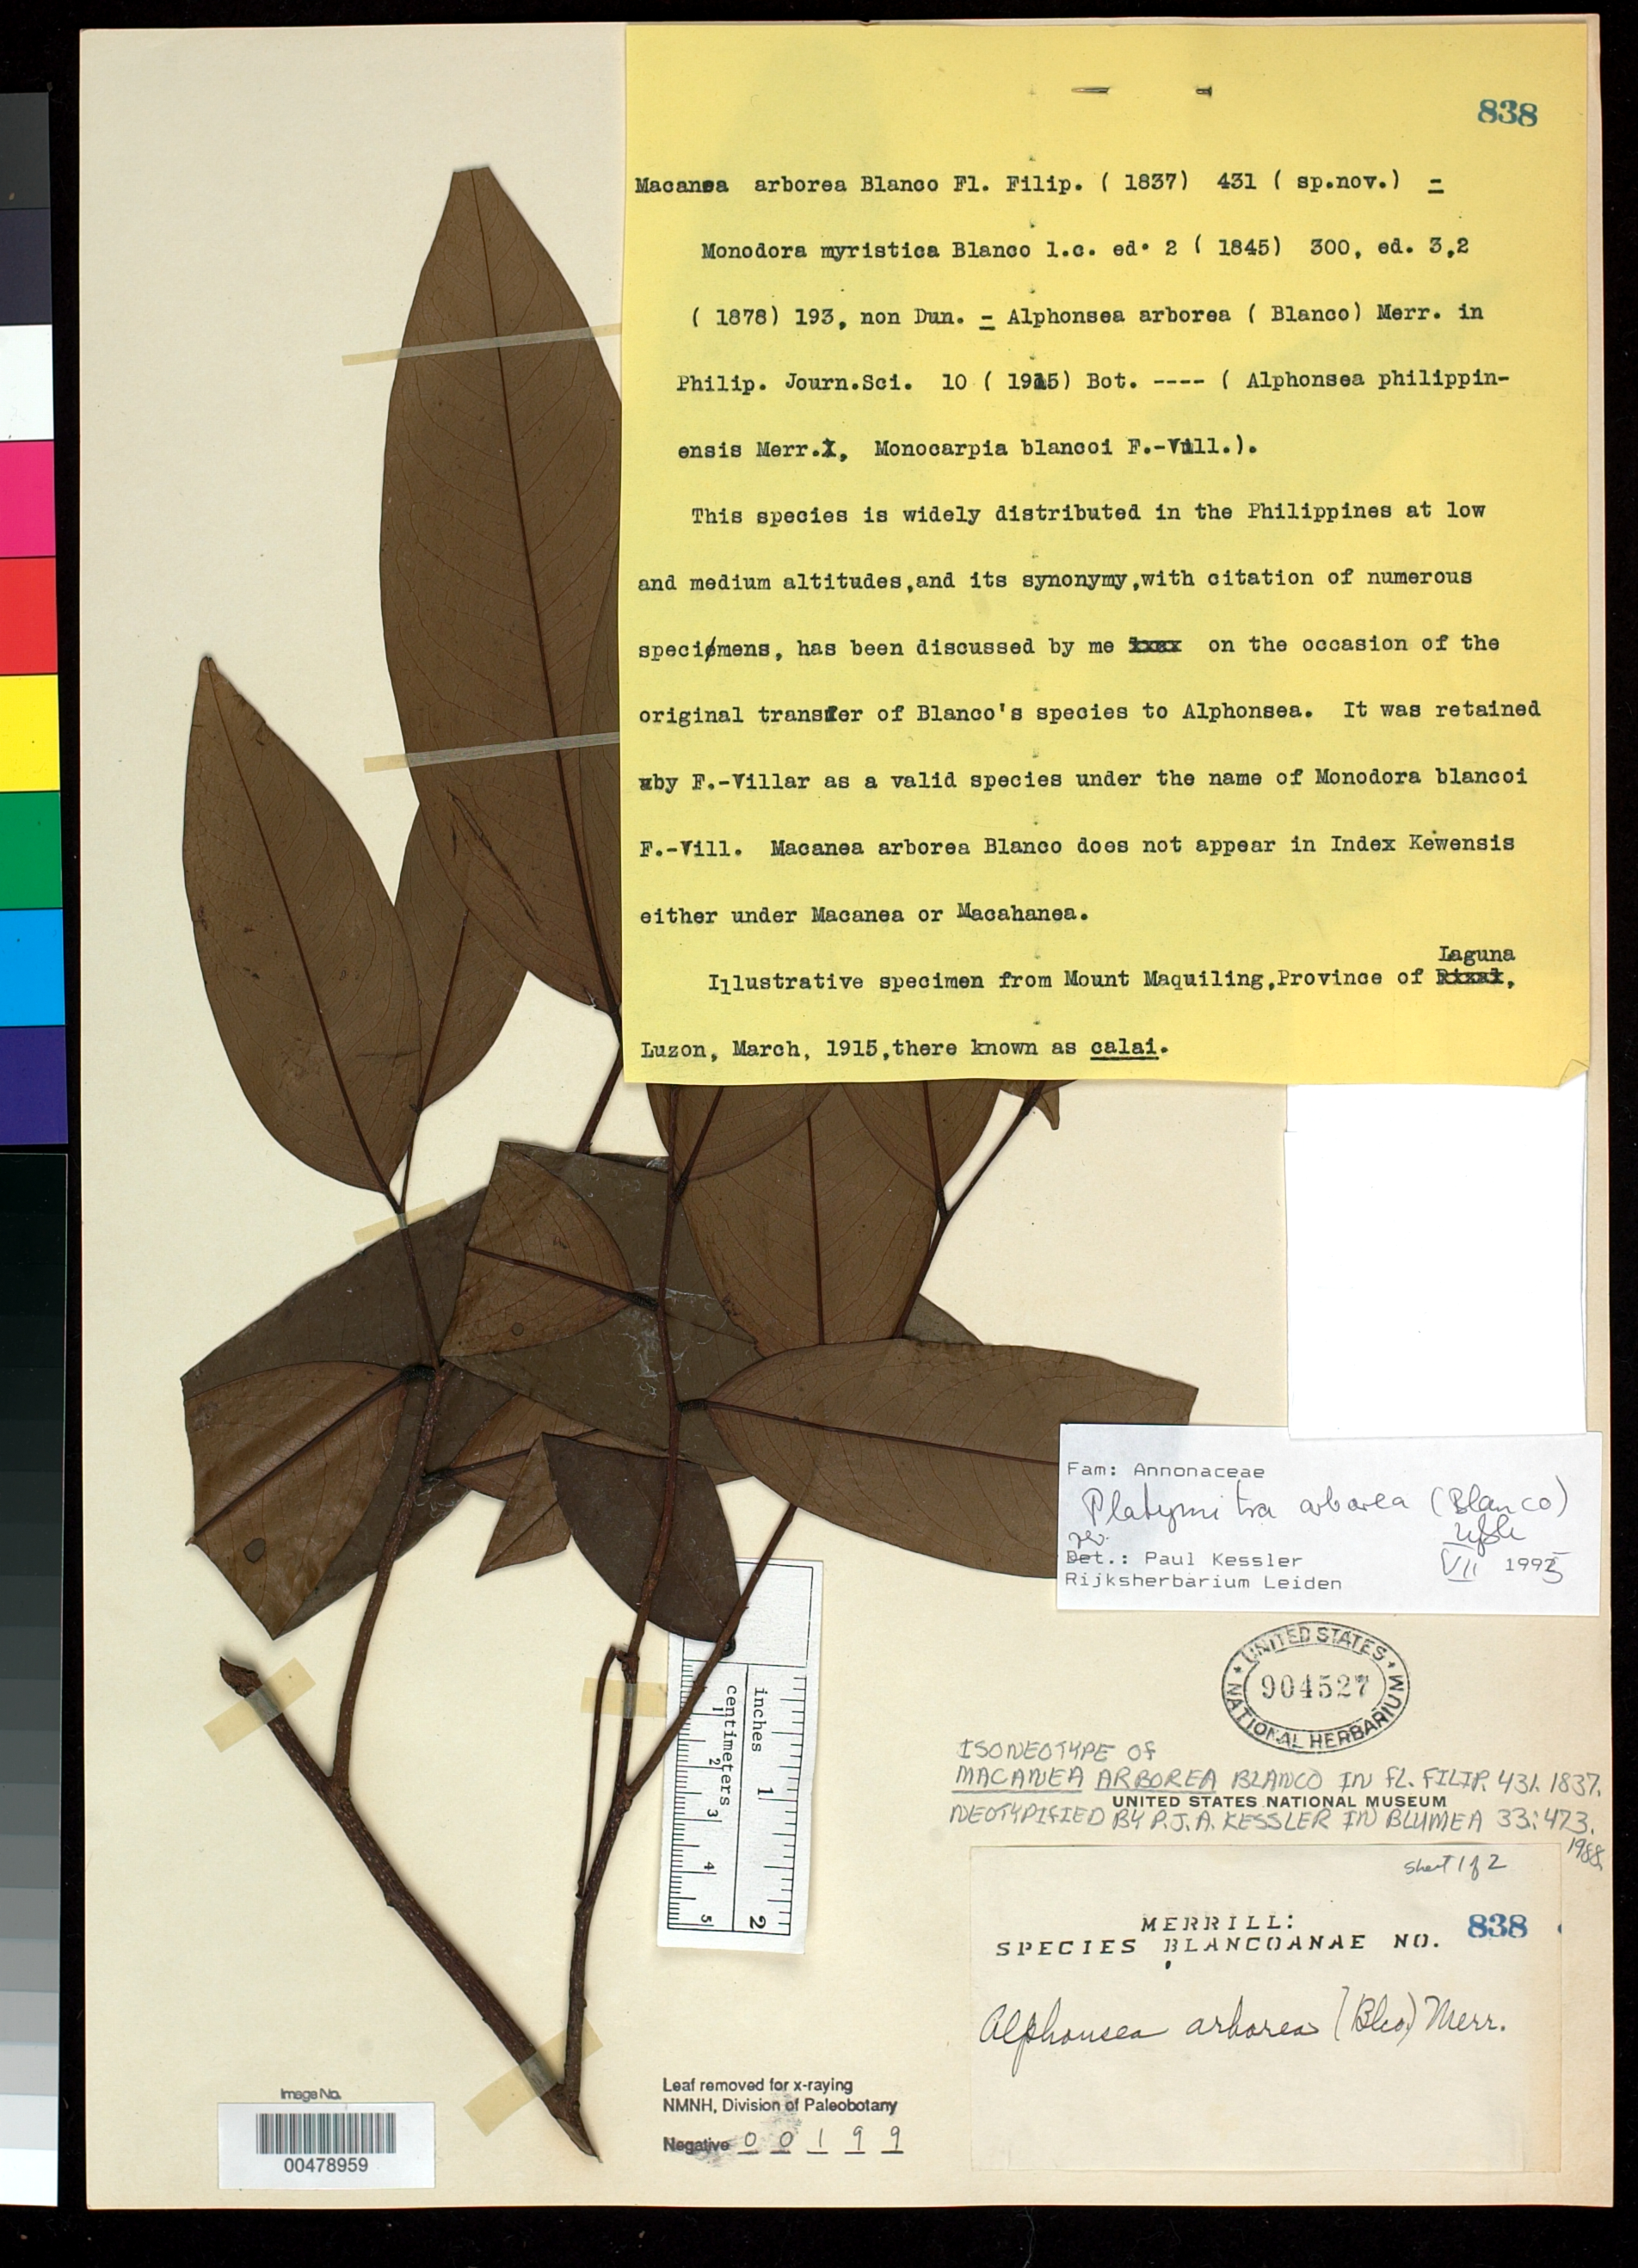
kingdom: Plantae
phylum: Tracheophyta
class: Magnoliopsida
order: Magnoliales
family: Annonaceae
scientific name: Macanea arborea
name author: Blanco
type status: Isoneotype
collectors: E. D. Merrill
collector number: Sp. Blancoan. 0838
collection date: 1914-09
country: Philippines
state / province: National Capital Region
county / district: Manila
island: Luzon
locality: Manila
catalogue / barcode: US 904527